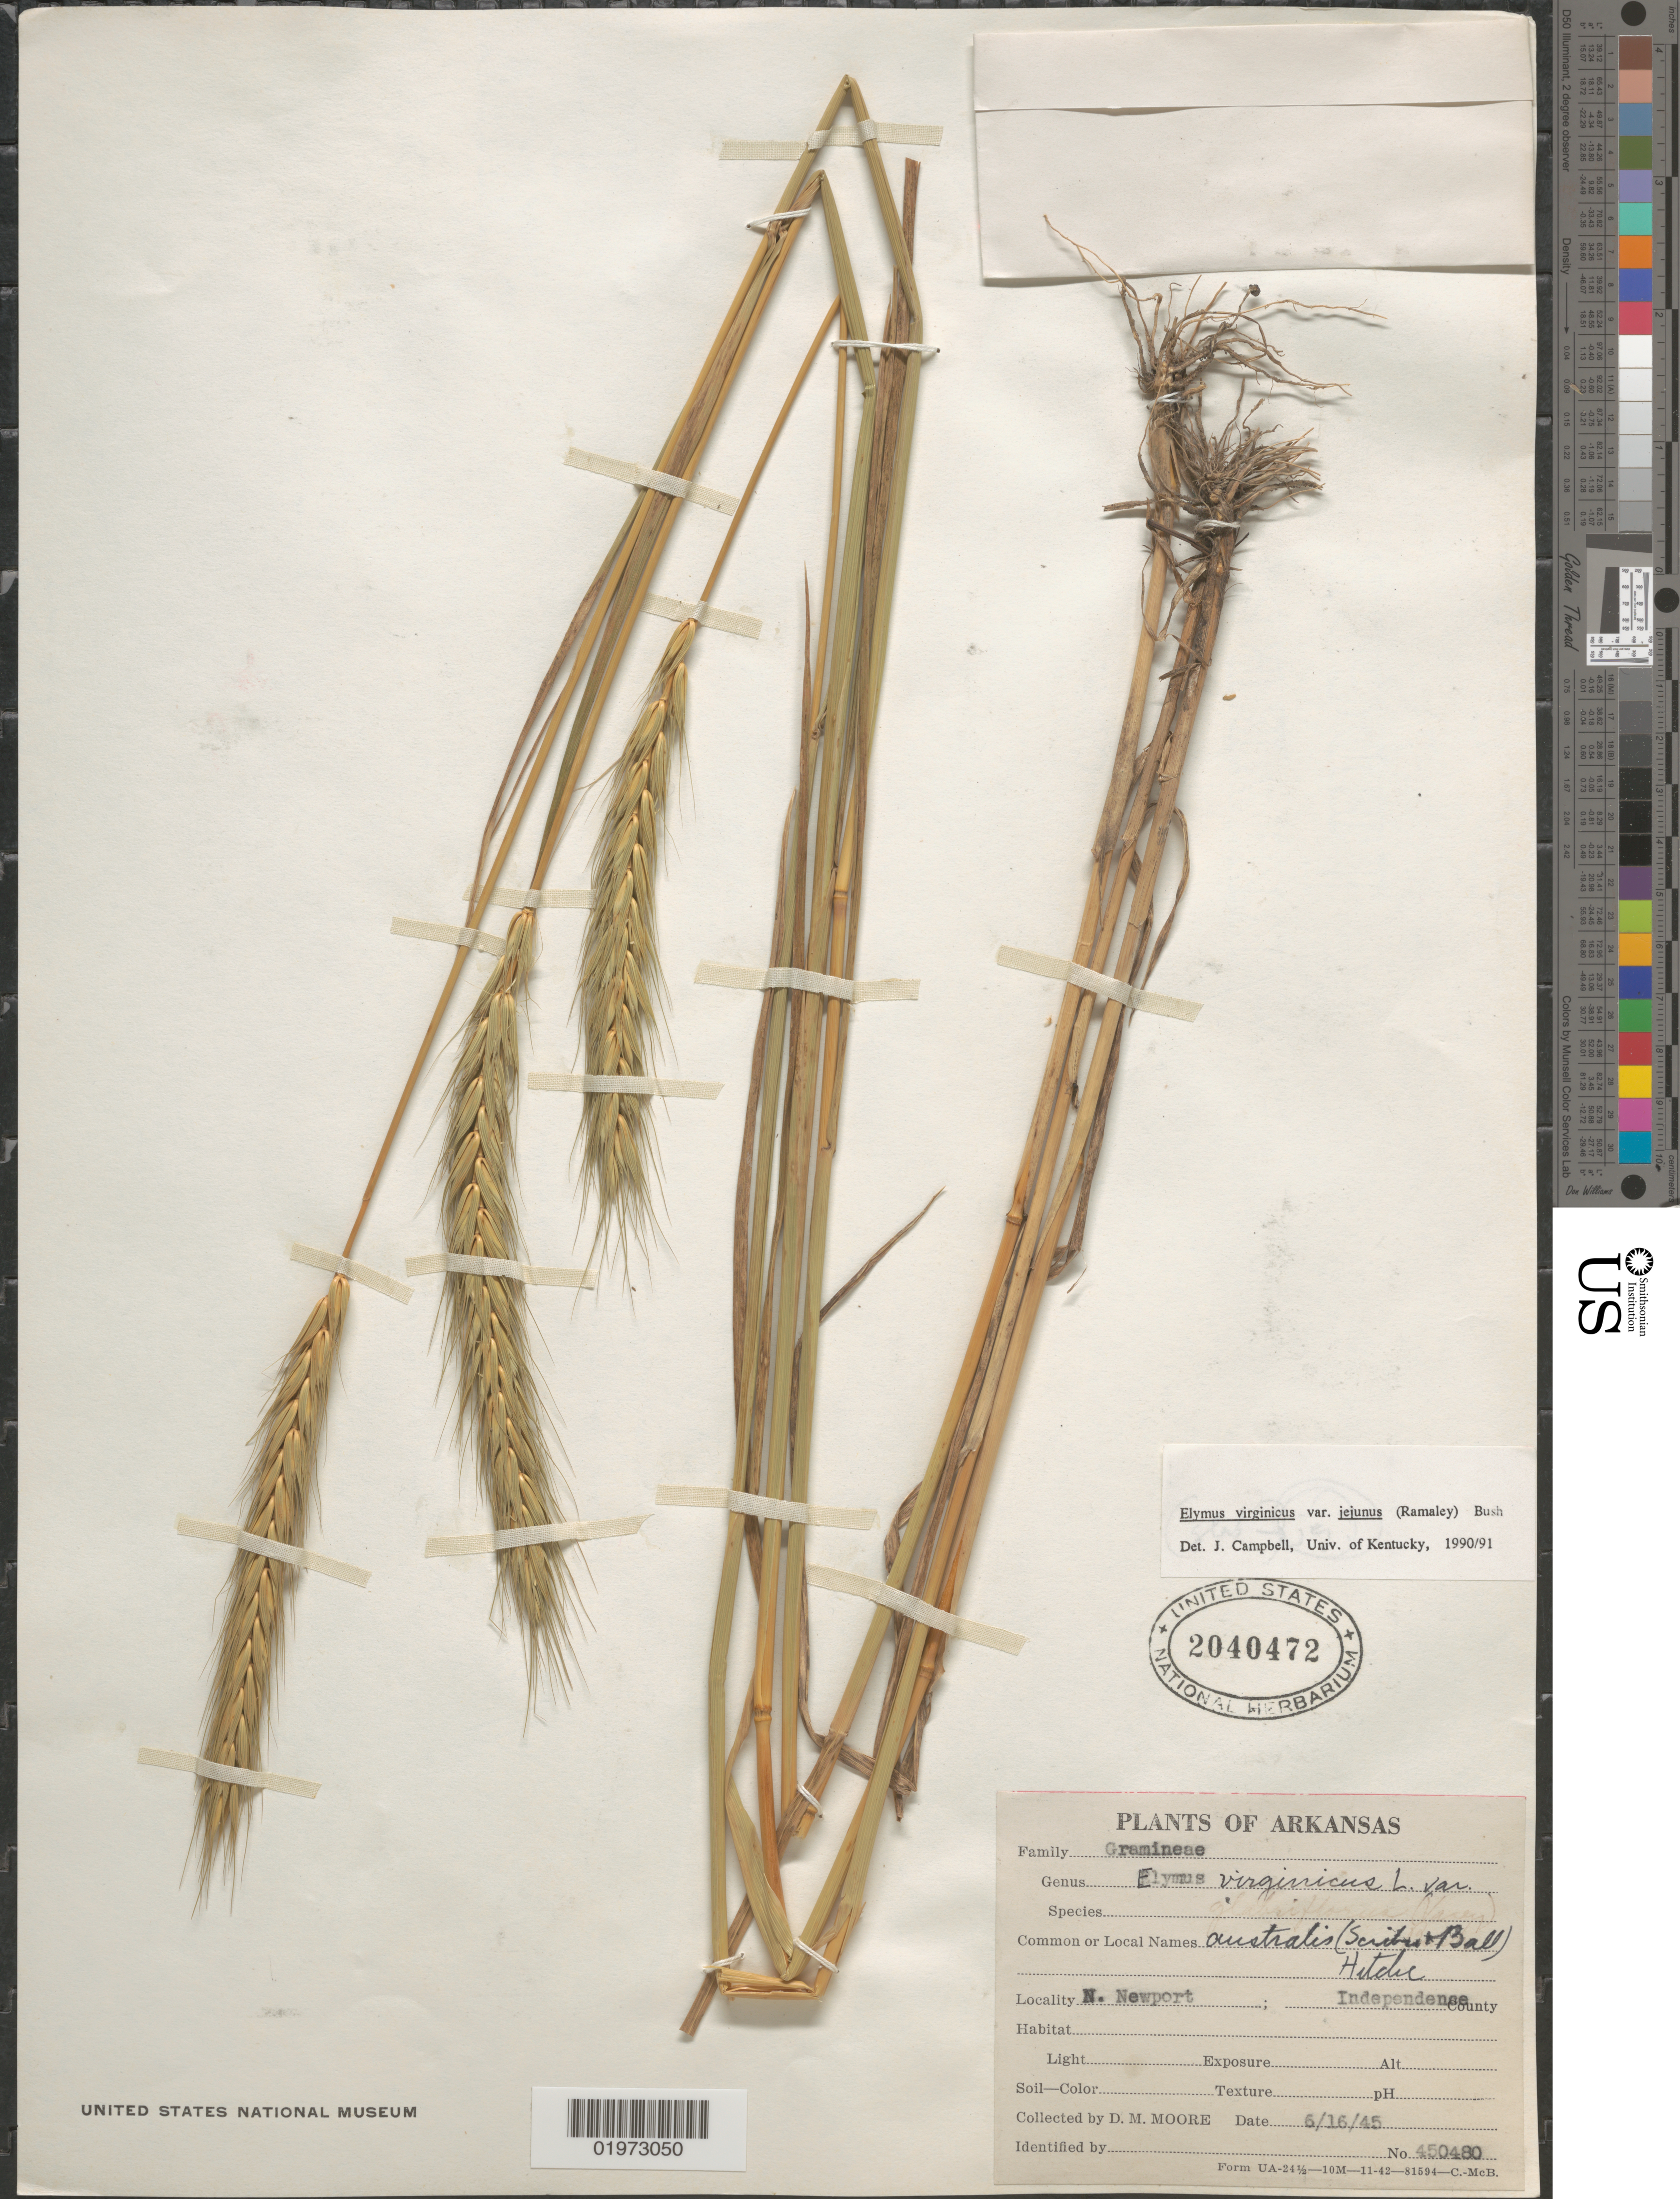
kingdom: Plantae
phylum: Tracheophyta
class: Liliopsida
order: Poales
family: Poaceae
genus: Elymus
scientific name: Elymus virginicus var. virginicus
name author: L.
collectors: D. Moore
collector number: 450480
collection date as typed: Transcribed d/m/y: 16/6/45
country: United States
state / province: Arkansas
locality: N. Newport; Independence County.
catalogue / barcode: US 2040472